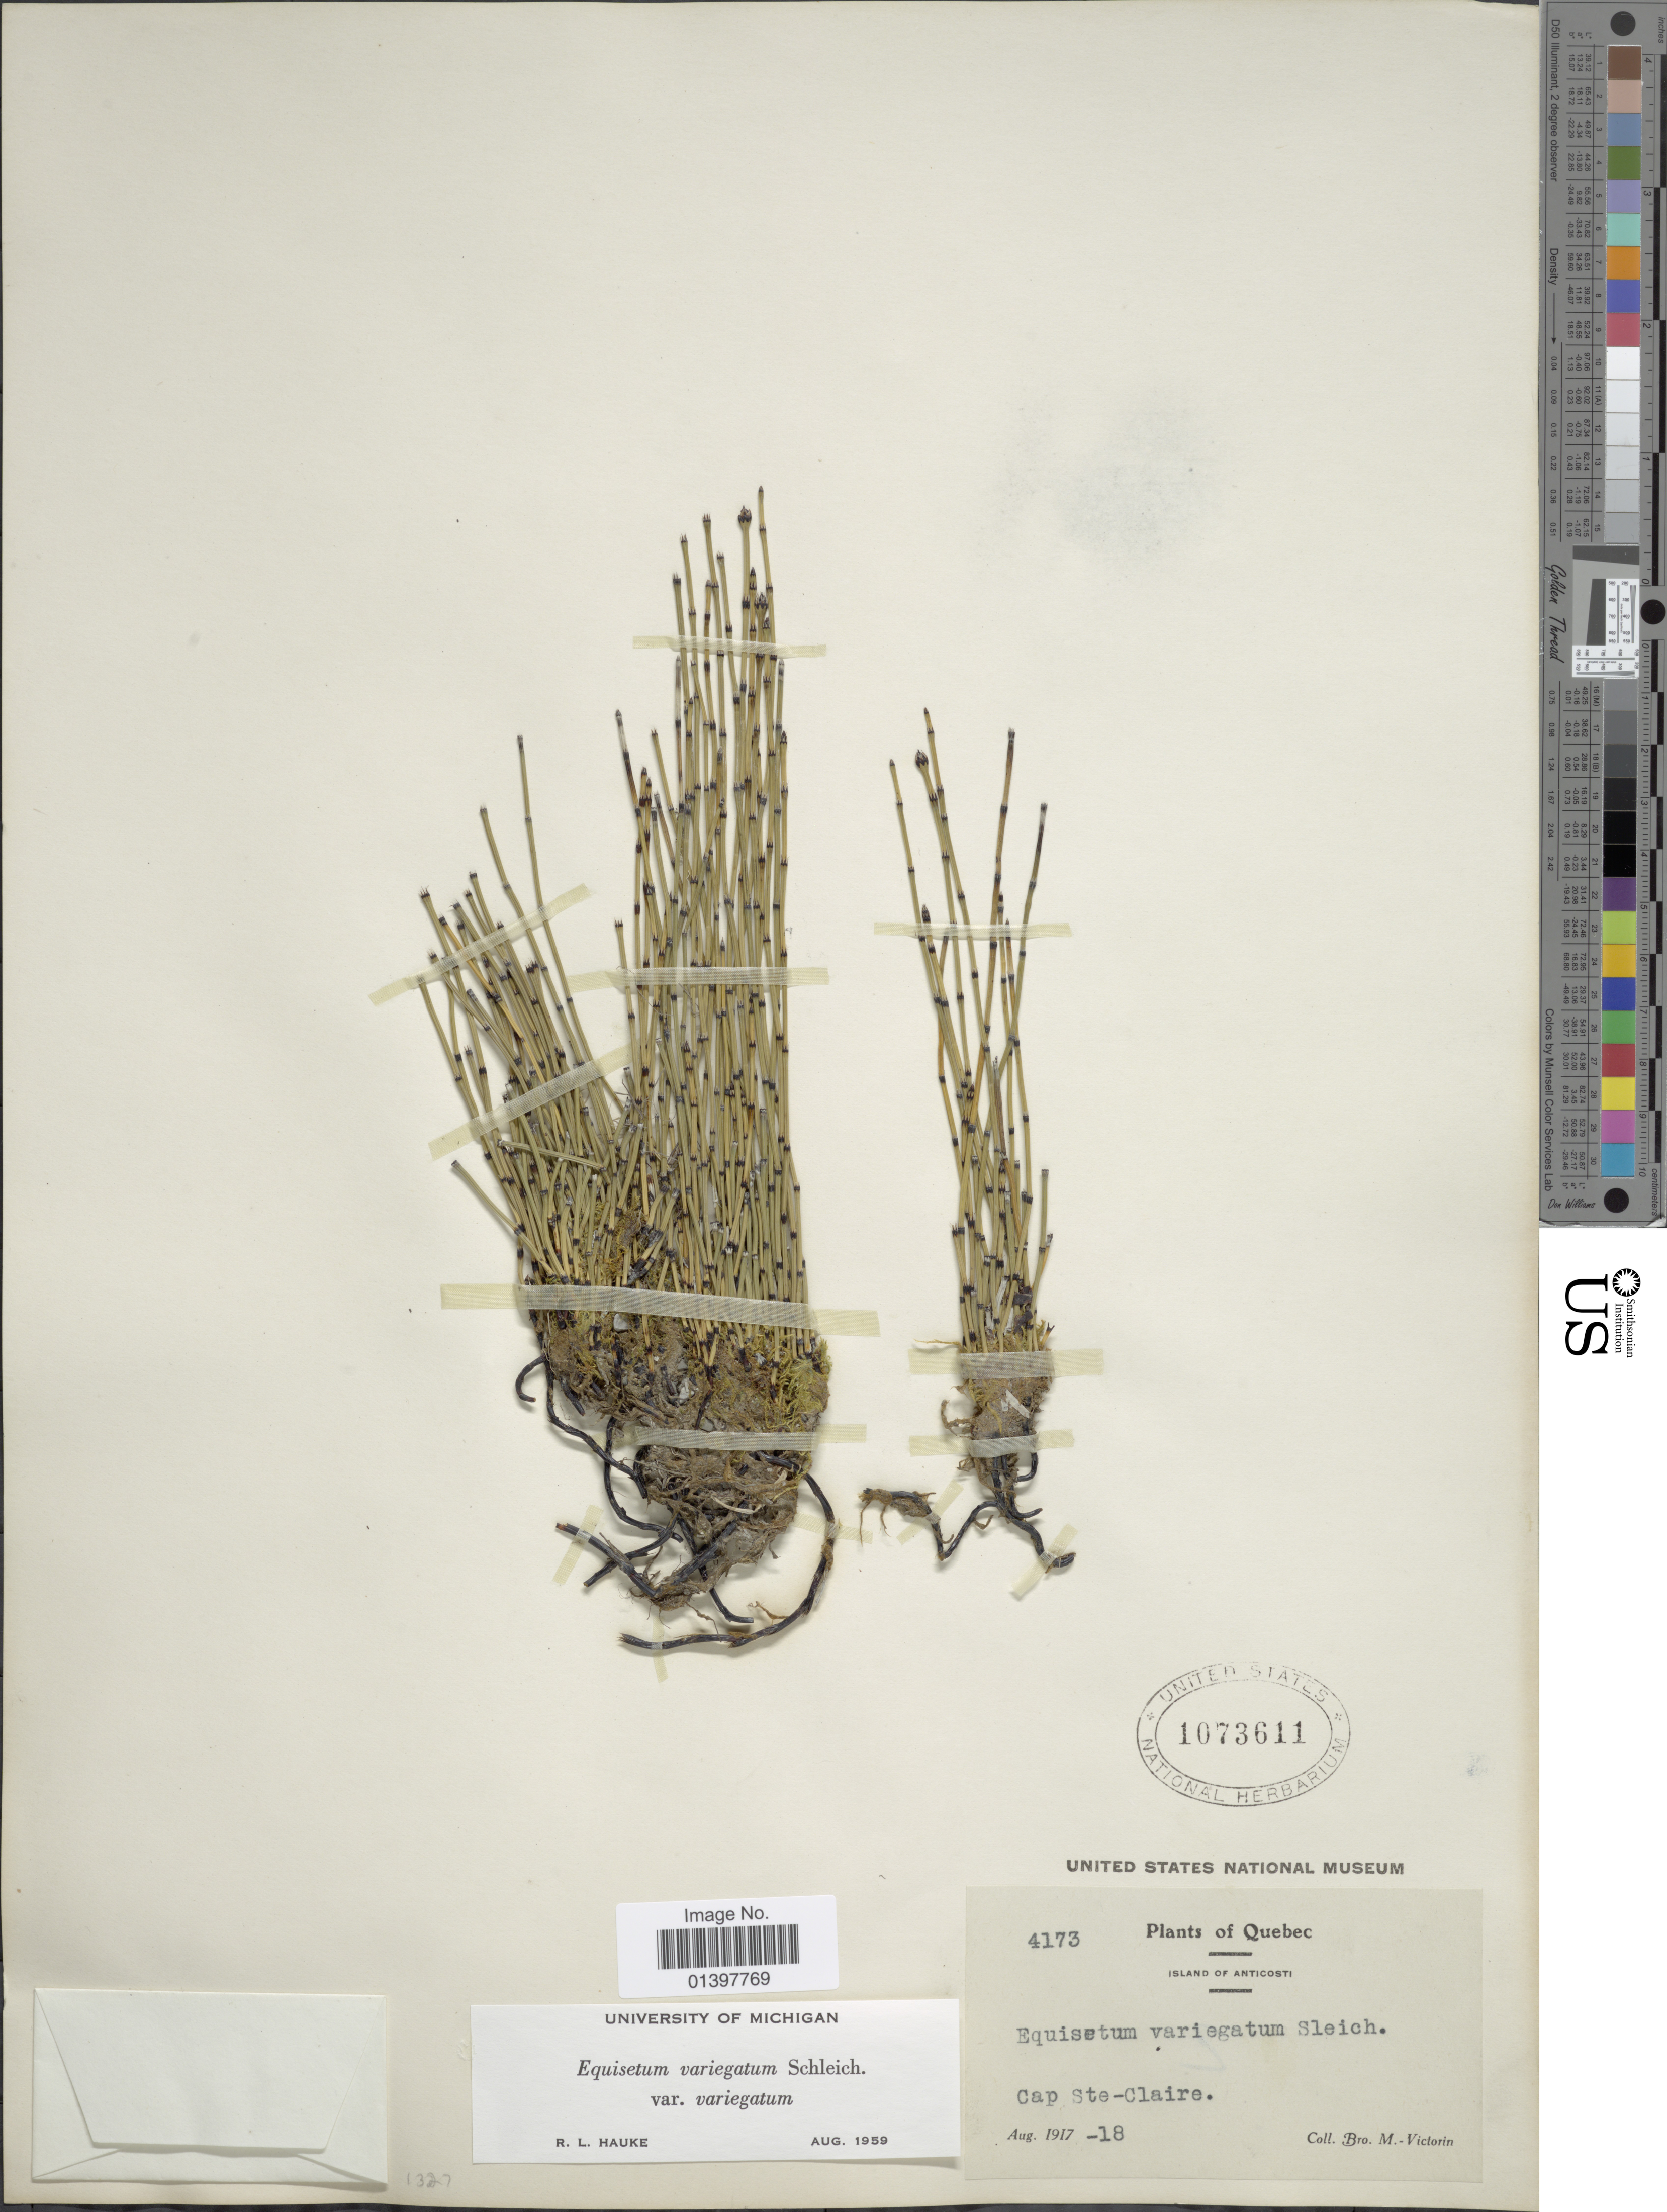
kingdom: Plantae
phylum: Tracheophyta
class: Polypodiopsida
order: Equisetales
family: Equisetaceae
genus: Equisetum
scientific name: Equisetum variegatum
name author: Schleich. ex F. Weber & D. Mohr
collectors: M. Victorin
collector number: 4173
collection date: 1917-08-18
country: Canada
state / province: Quebec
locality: Island of Anticosti, Cap Ste-Claire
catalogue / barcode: US 1073611